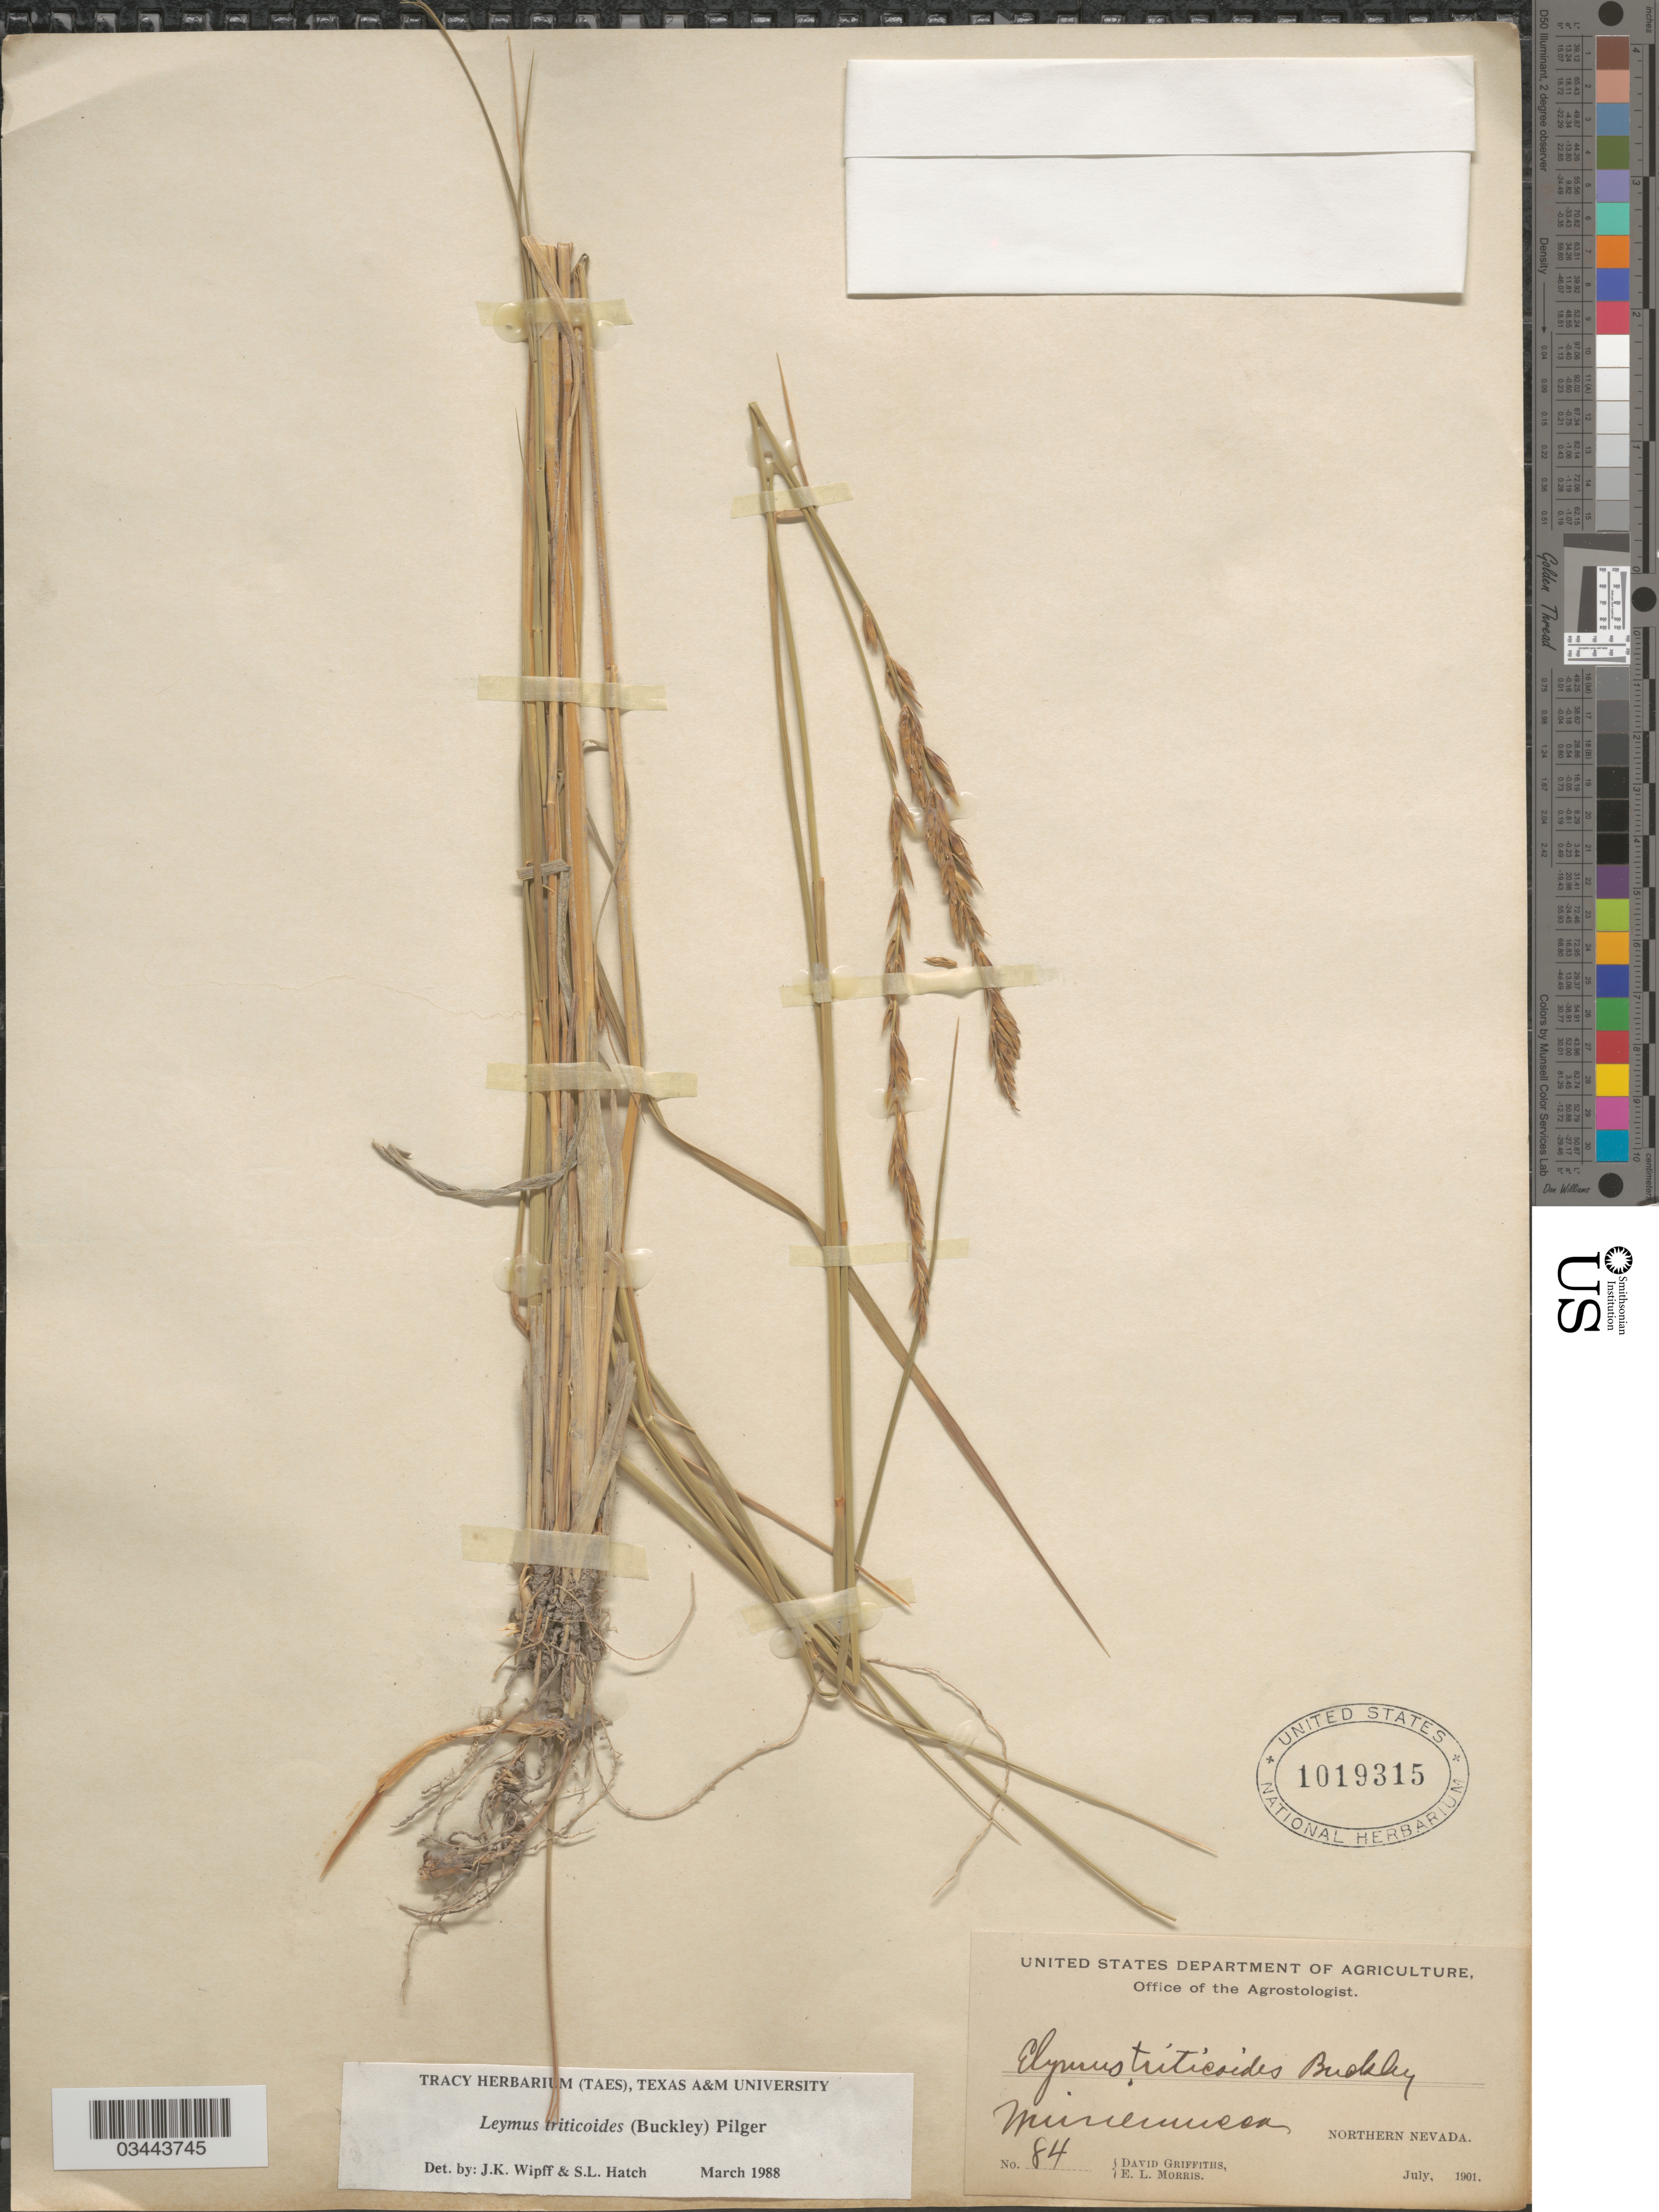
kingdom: Plantae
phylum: Tracheophyta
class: Liliopsida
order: Poales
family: Poaceae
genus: Leymus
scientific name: Leymus triticoides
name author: (Buckley) Pilg.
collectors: D. Griffiths & E. Morris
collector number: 84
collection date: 1901-07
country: United States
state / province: Nevada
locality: Winnemucca. Northern Nevada.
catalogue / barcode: US 1019315